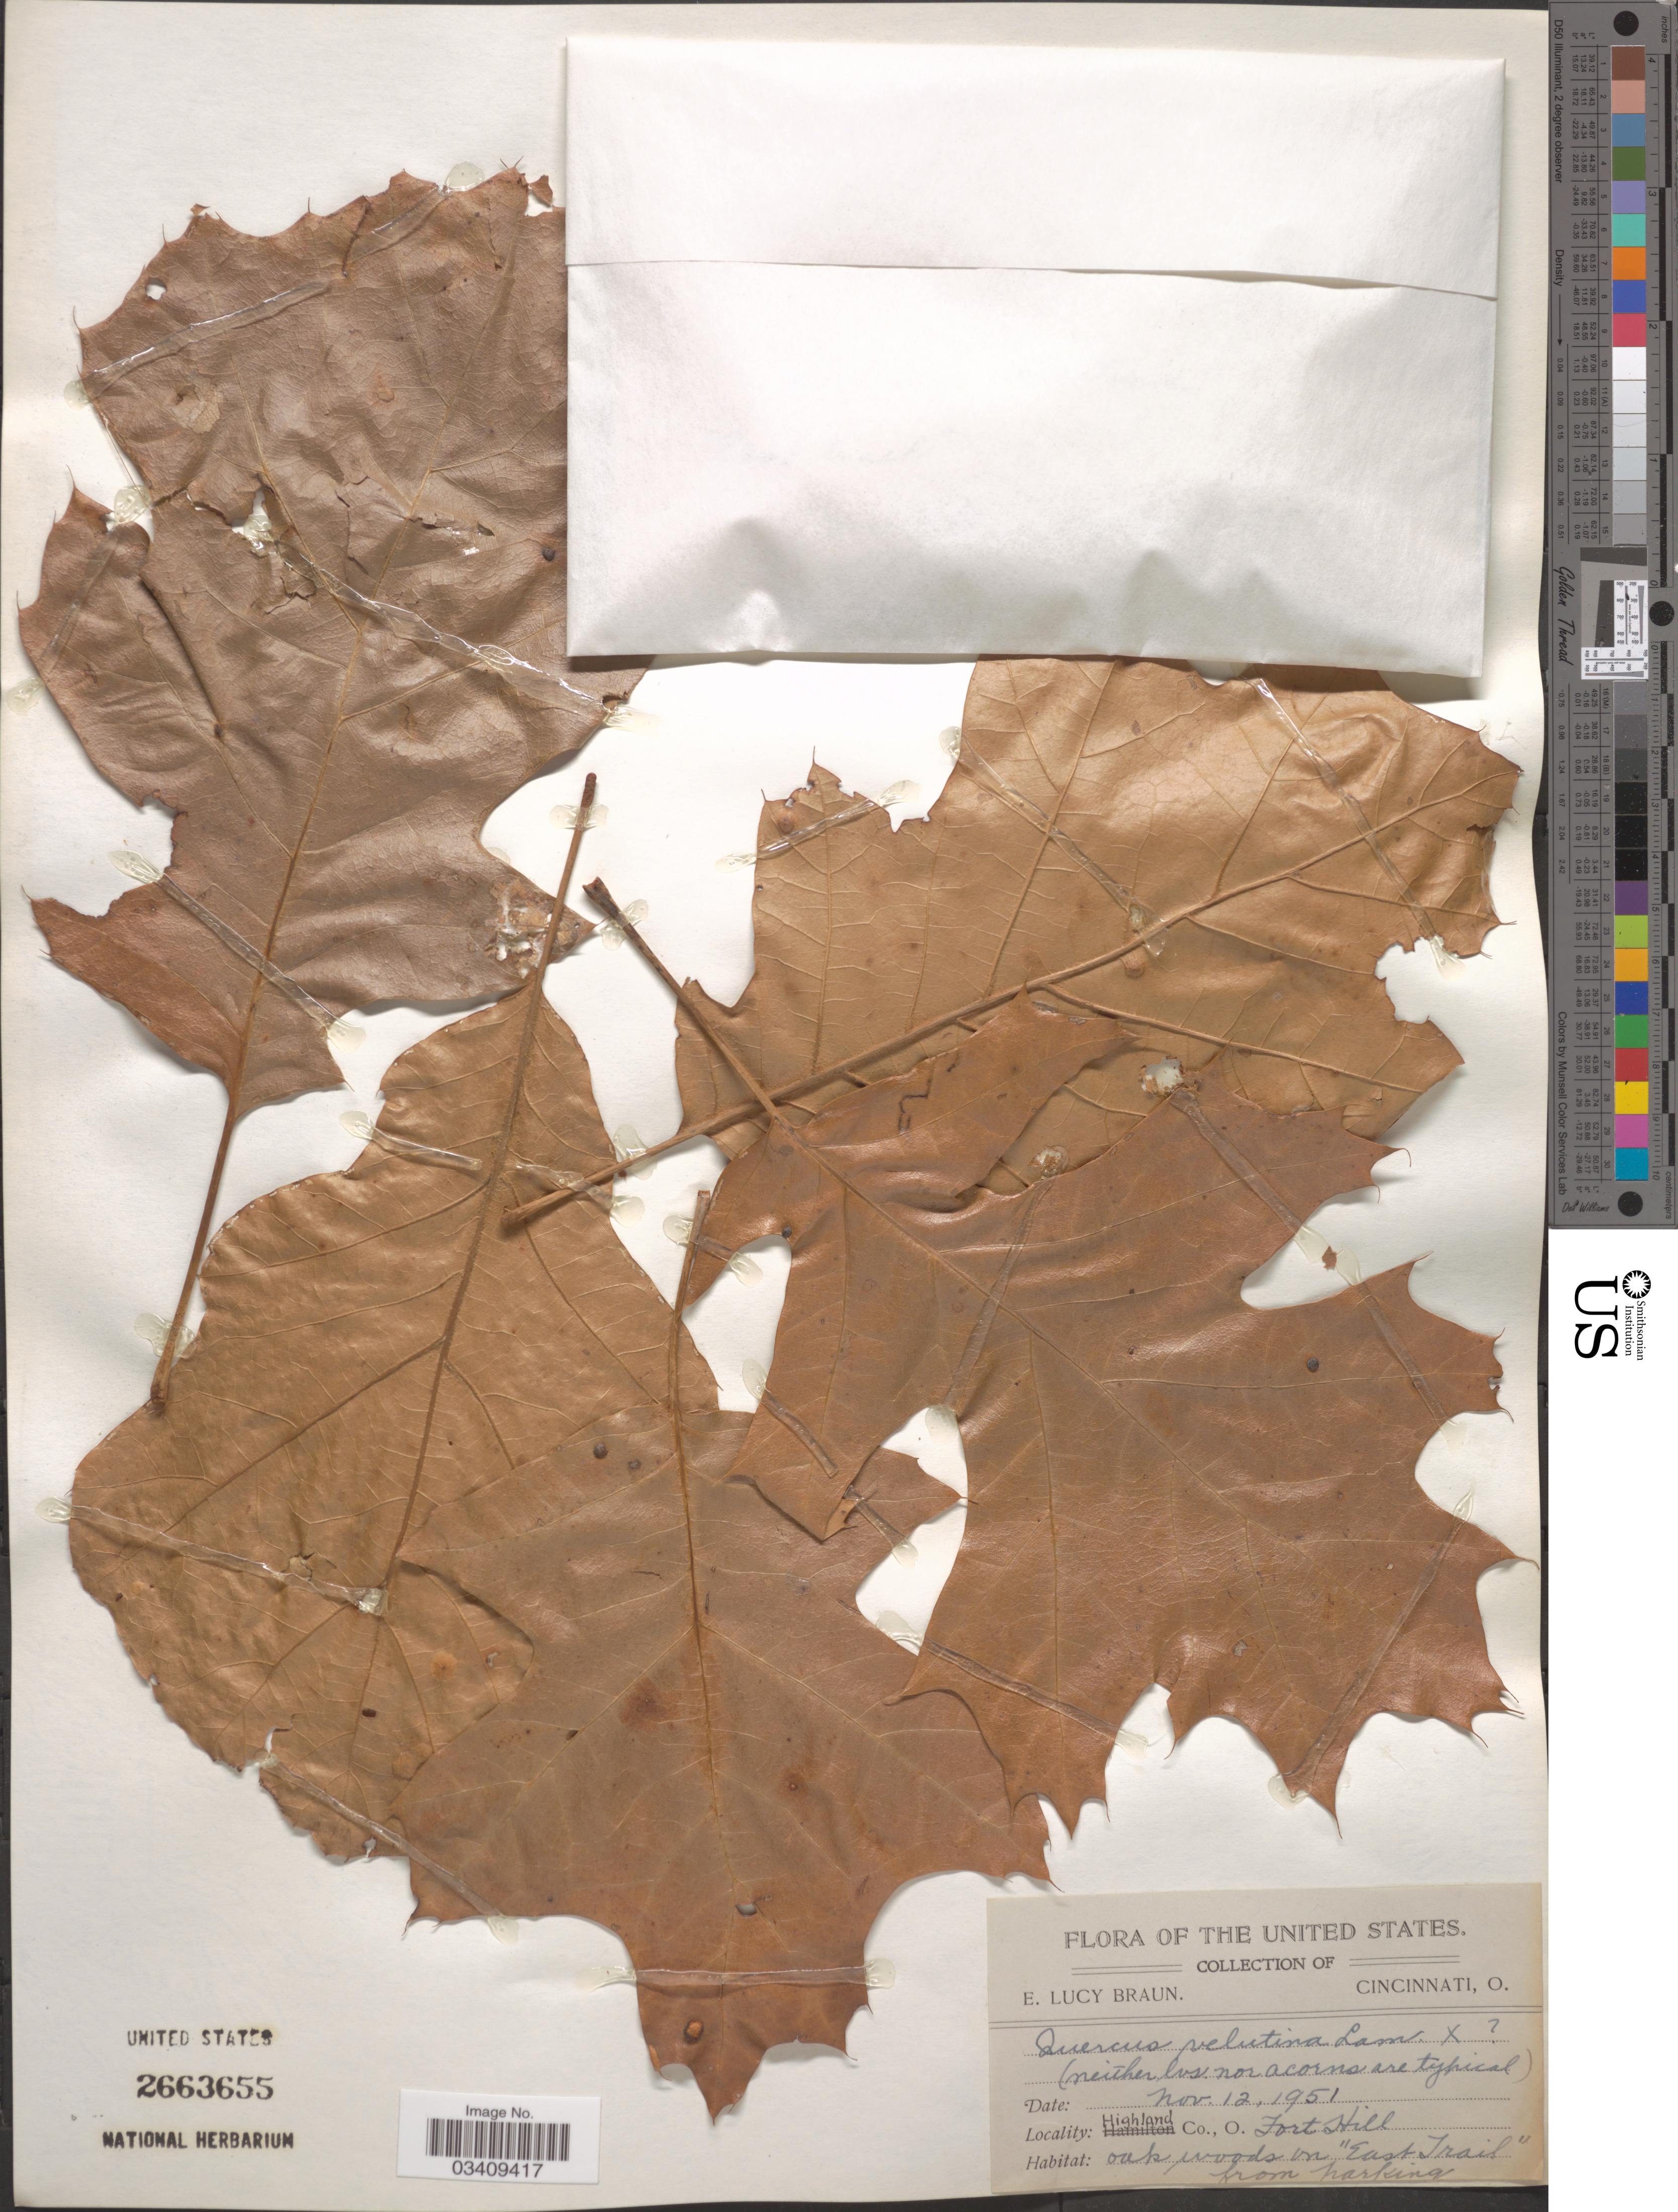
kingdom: Plantae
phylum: Tracheophyta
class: Magnoliopsida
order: Fagales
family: Fagaceae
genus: Quercus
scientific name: Quercus velutina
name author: Lam.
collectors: E. L. Braun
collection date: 1951-11-12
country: United States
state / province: Ohio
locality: Highland Co. Fort Hill. Oak woods on "East Trail" from parking.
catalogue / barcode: US 2663655